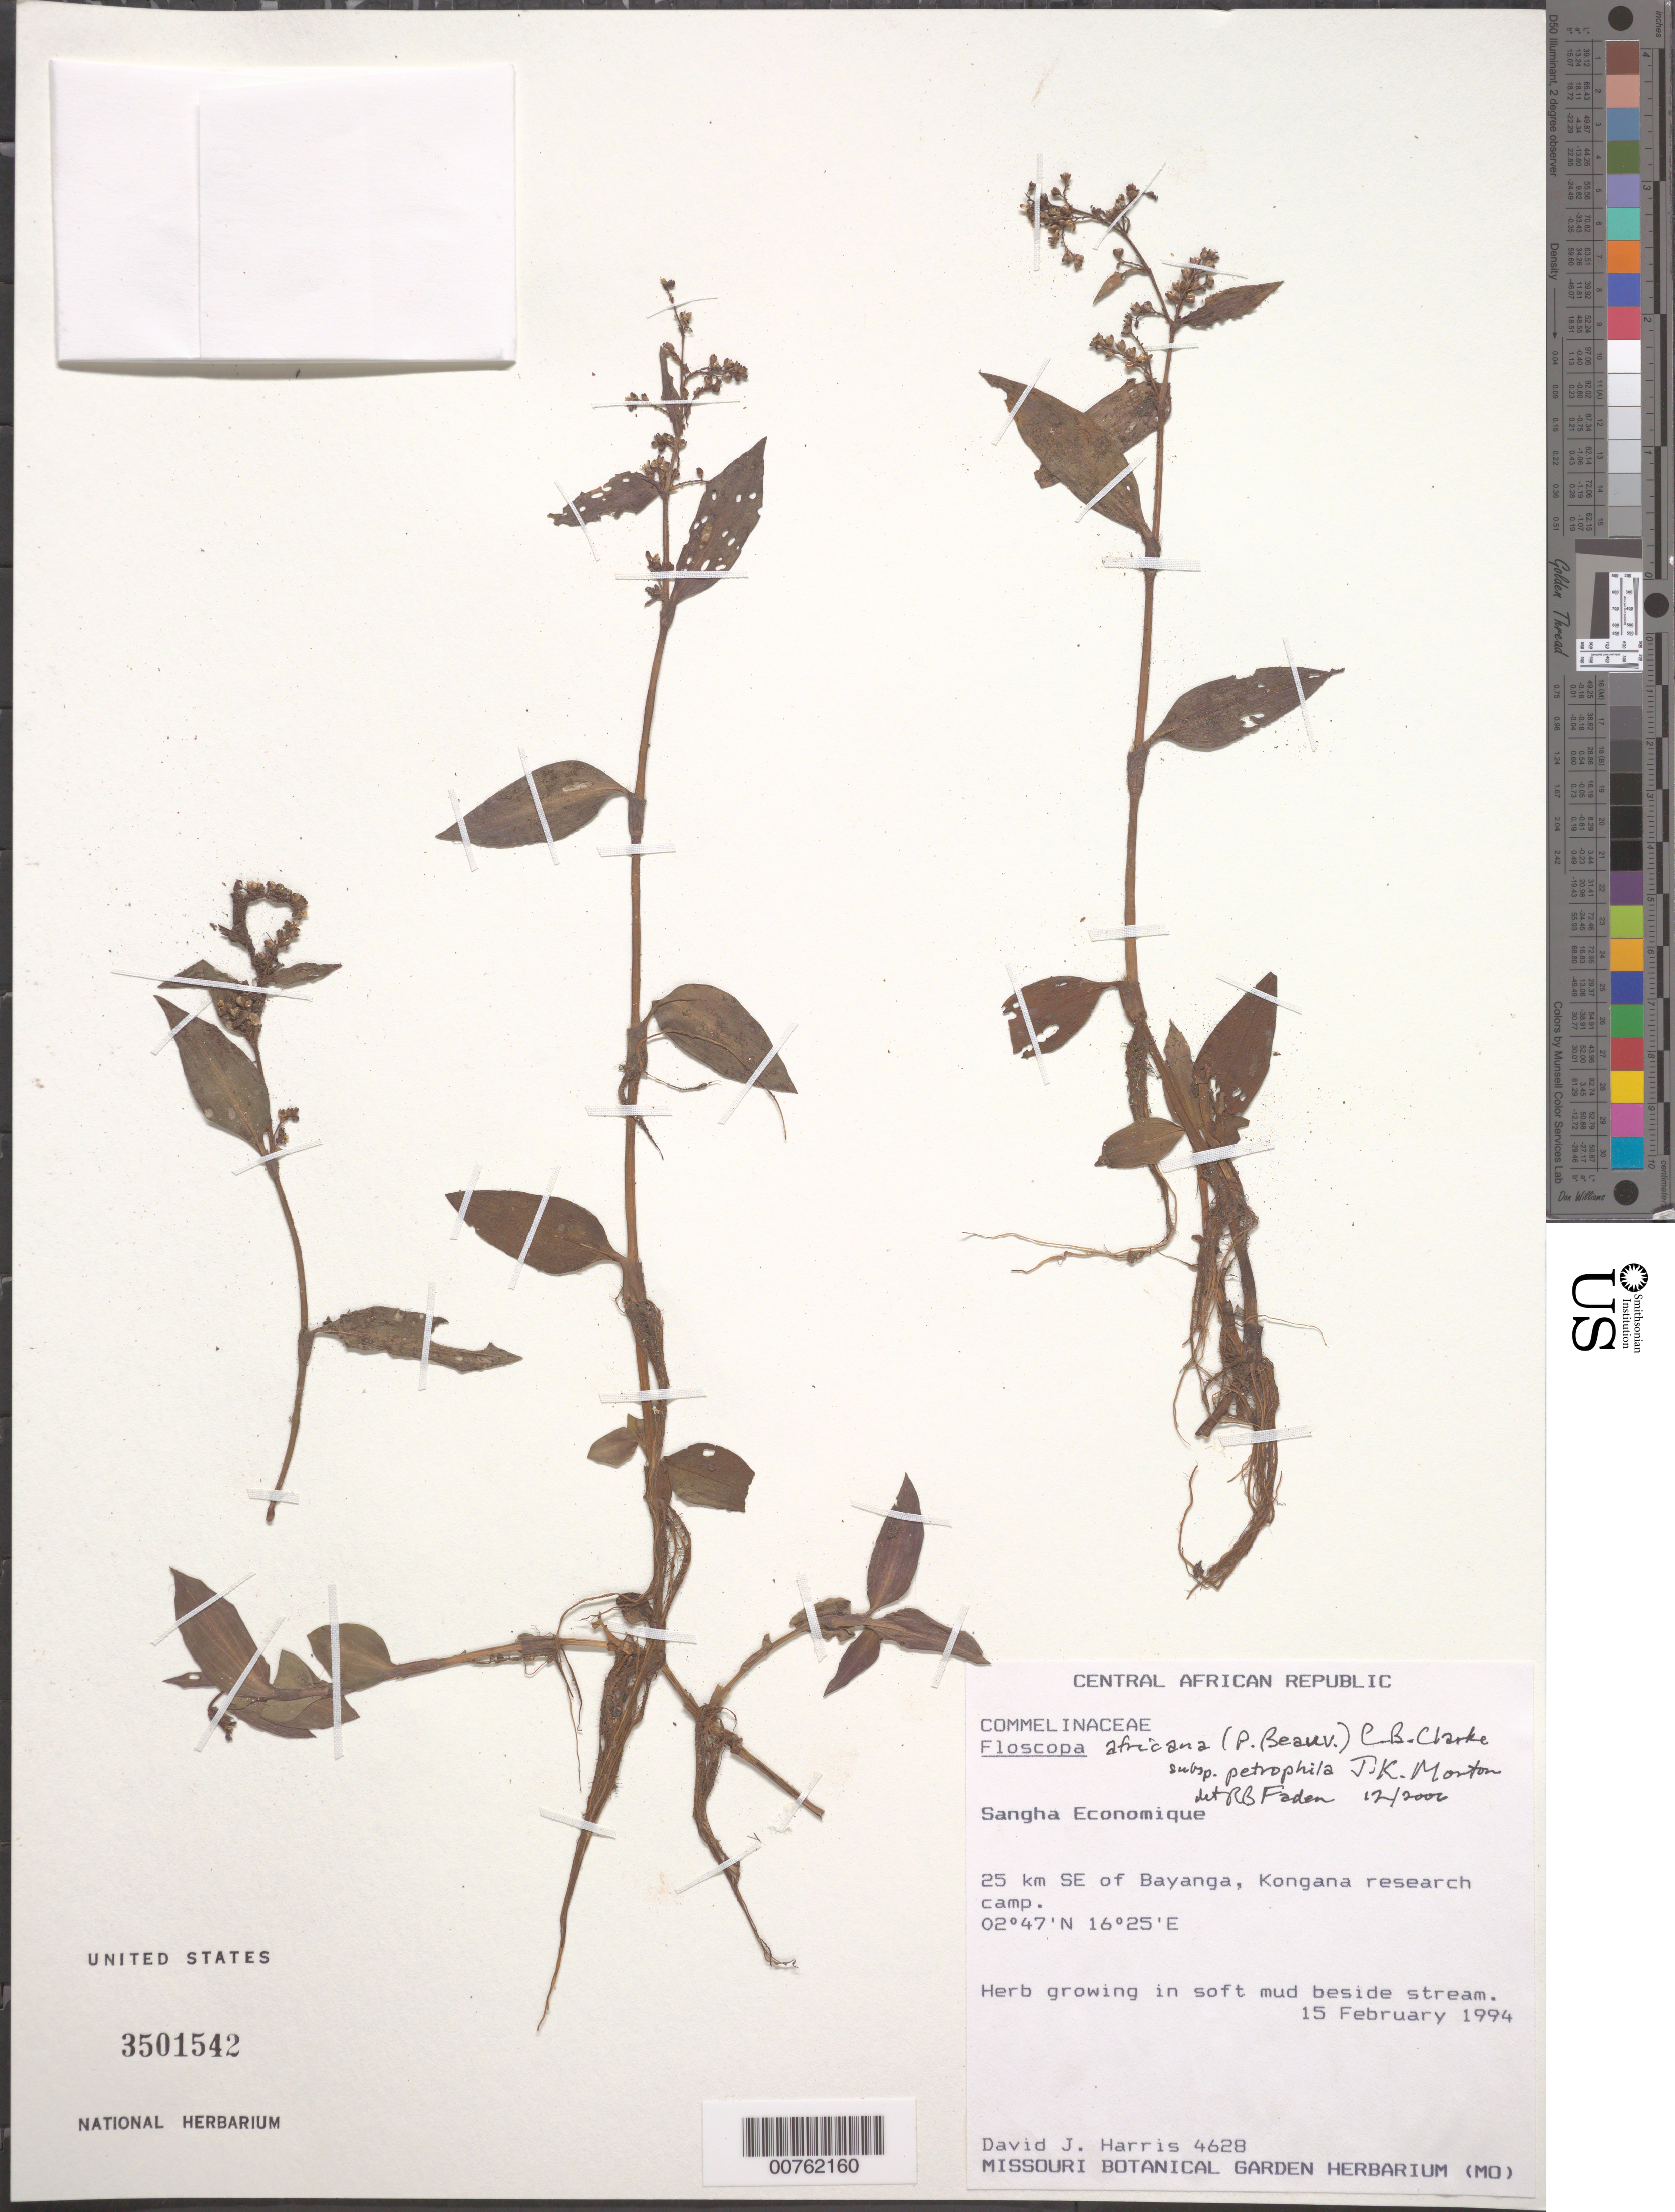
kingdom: Plantae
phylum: Tracheophyta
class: Liliopsida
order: Commelinales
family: Commelinaceae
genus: Floscopa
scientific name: Floscopa africana subsp. petrophila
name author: J.K. Morton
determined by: Faden, Robert B., (US), Smithsonian Institution - National Museum of Natural History (UNITED STATES)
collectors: D. J. Harris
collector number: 4628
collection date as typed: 15 Feb 1994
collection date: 1994-02-15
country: Central African Republic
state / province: Sangha-Mbaere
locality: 25 km SE of Bayanga. Kongana research camp,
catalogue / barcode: US 3501542